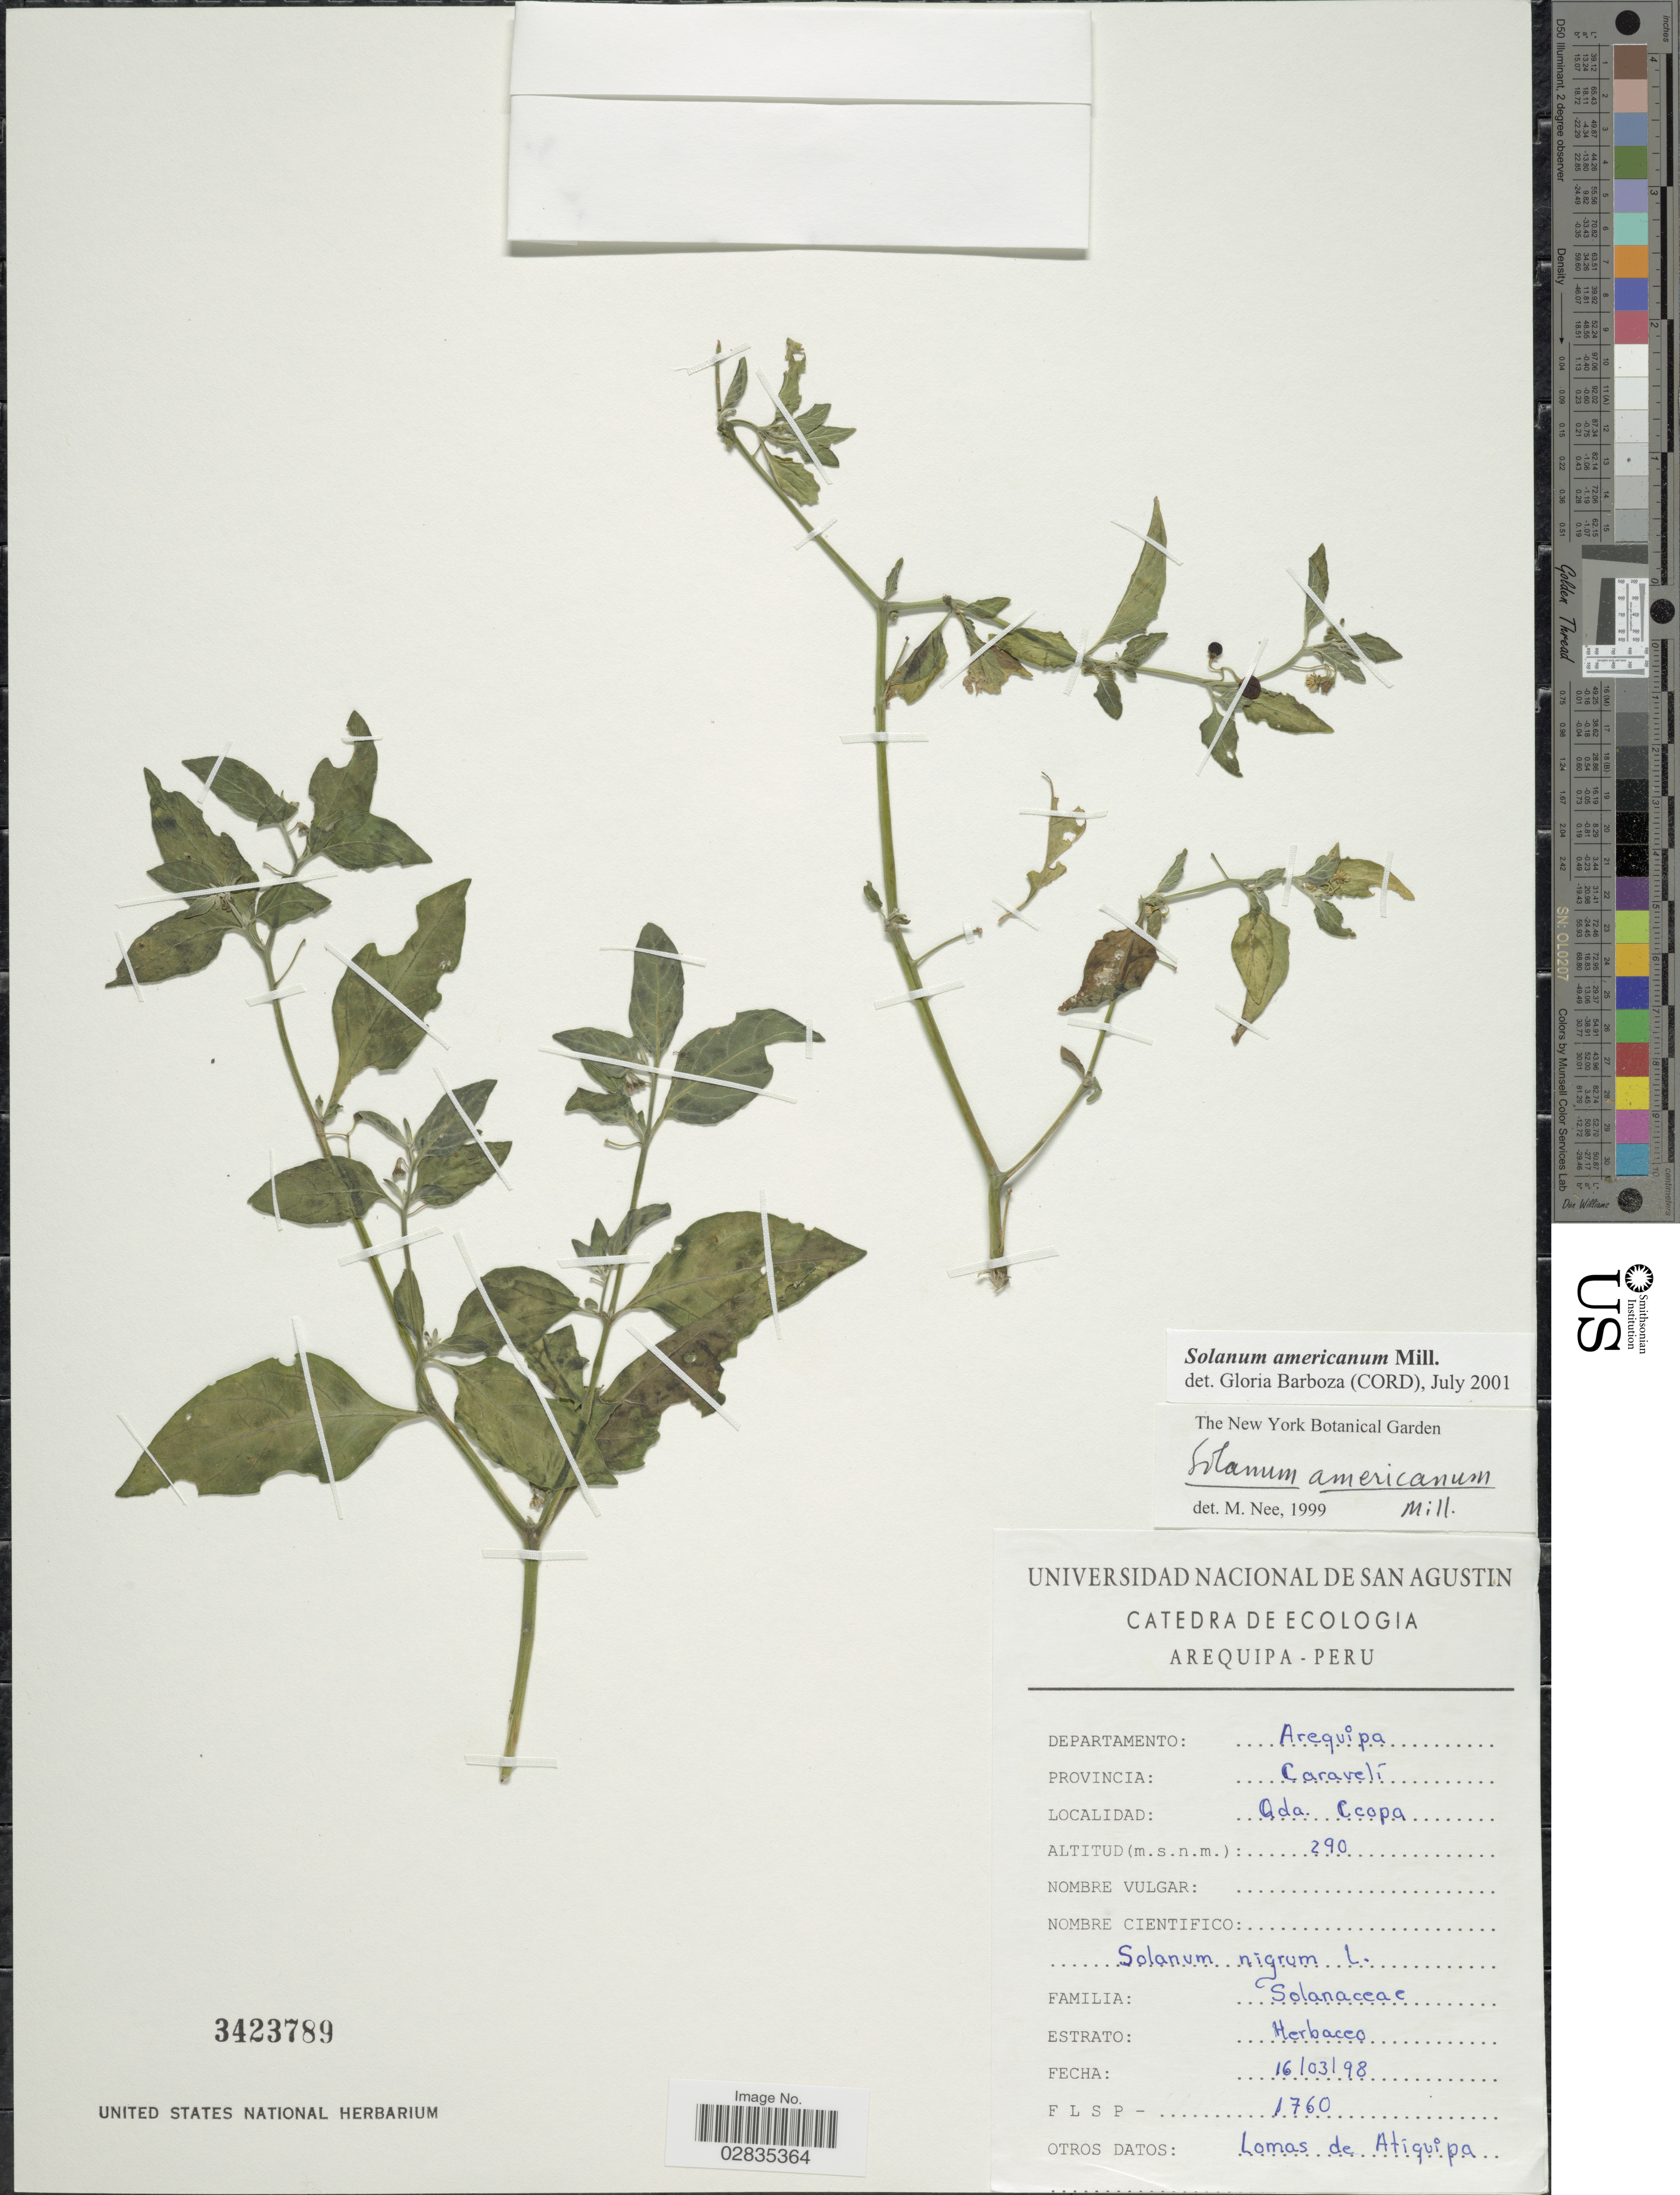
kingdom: Plantae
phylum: Tracheophyta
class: Magnoliopsida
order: Solanales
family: Solanaceae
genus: Solanum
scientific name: Solanum americanum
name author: Mill.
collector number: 1760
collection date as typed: Transcribed d/m/y: 16/3/98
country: Peru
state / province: Arequipa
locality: Qda. Ccopa, Provincia Caravelí, Departamento Arequipa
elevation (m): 290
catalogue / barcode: US 3423789